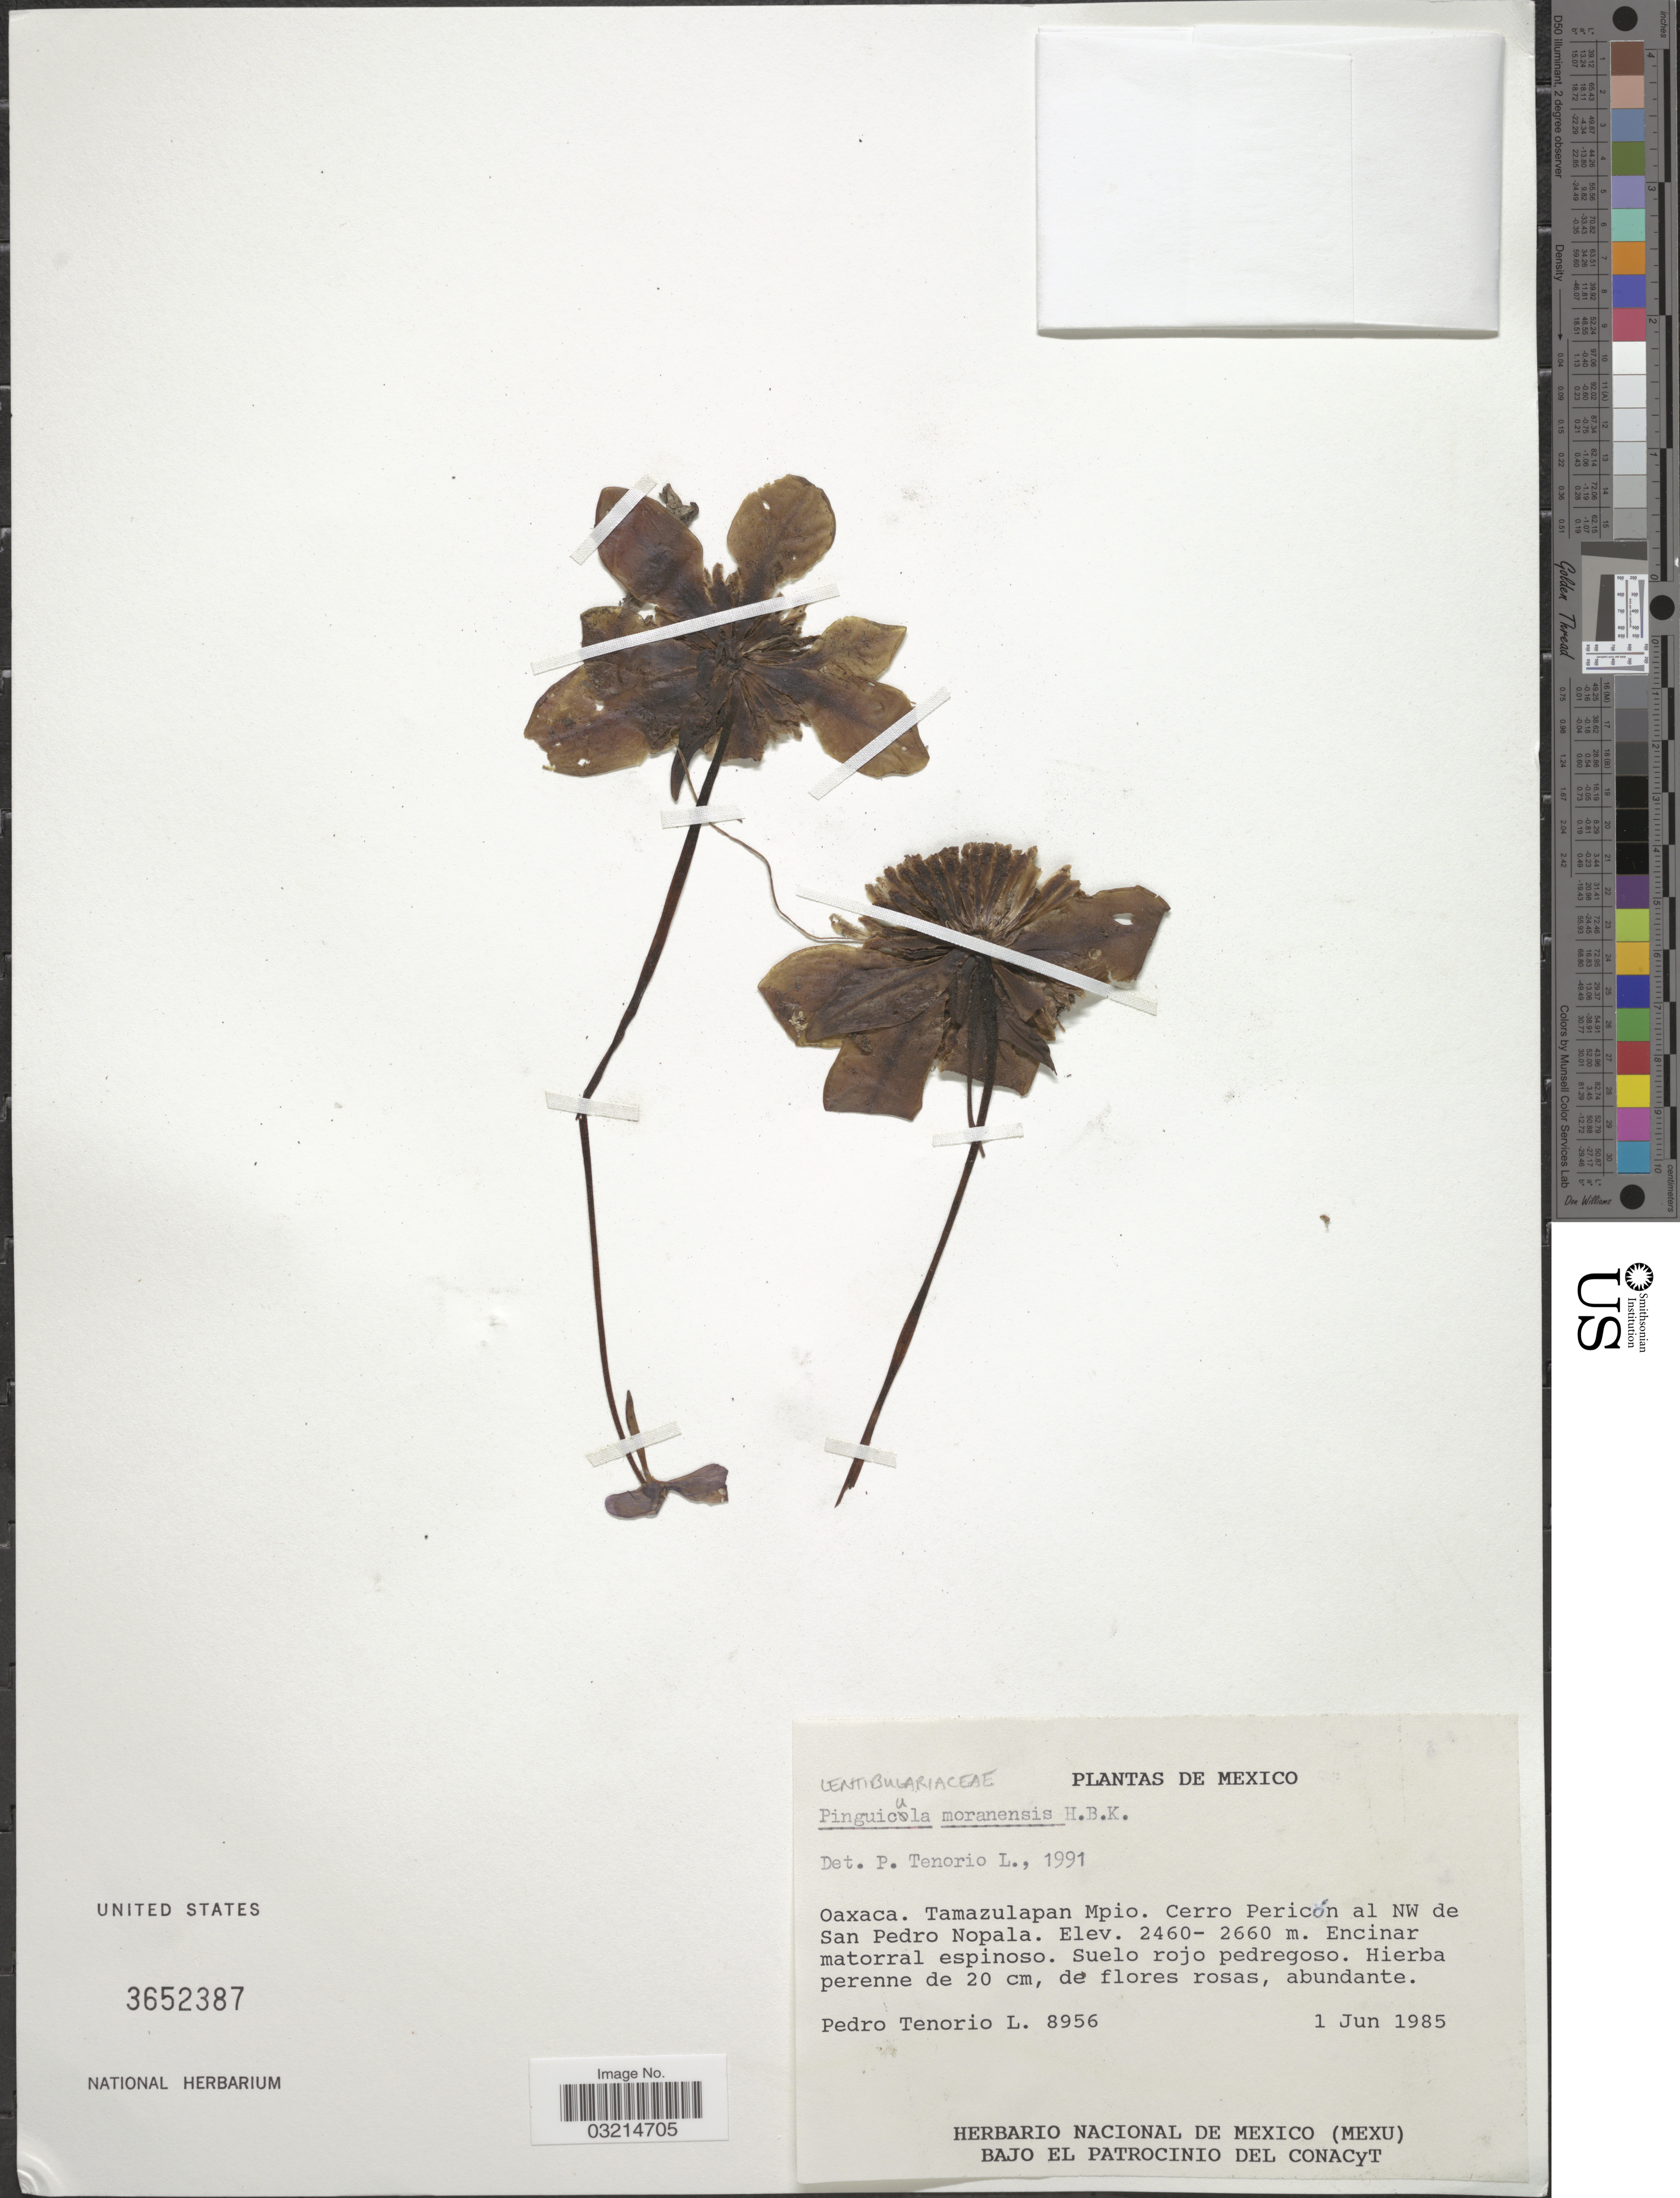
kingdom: Plantae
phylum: Tracheophyta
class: Magnoliopsida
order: Lamiales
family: Lentibulariaceae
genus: Pinguicula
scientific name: Pinguicula moranensis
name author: Kunth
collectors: P. Tenorio L.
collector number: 8956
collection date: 1985-06-01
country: Mexico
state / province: Oaxaca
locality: Tamazulapan Mpio. Cerro Pericón al NW de San Pedro Nopala.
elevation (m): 2460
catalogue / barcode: US 3652387